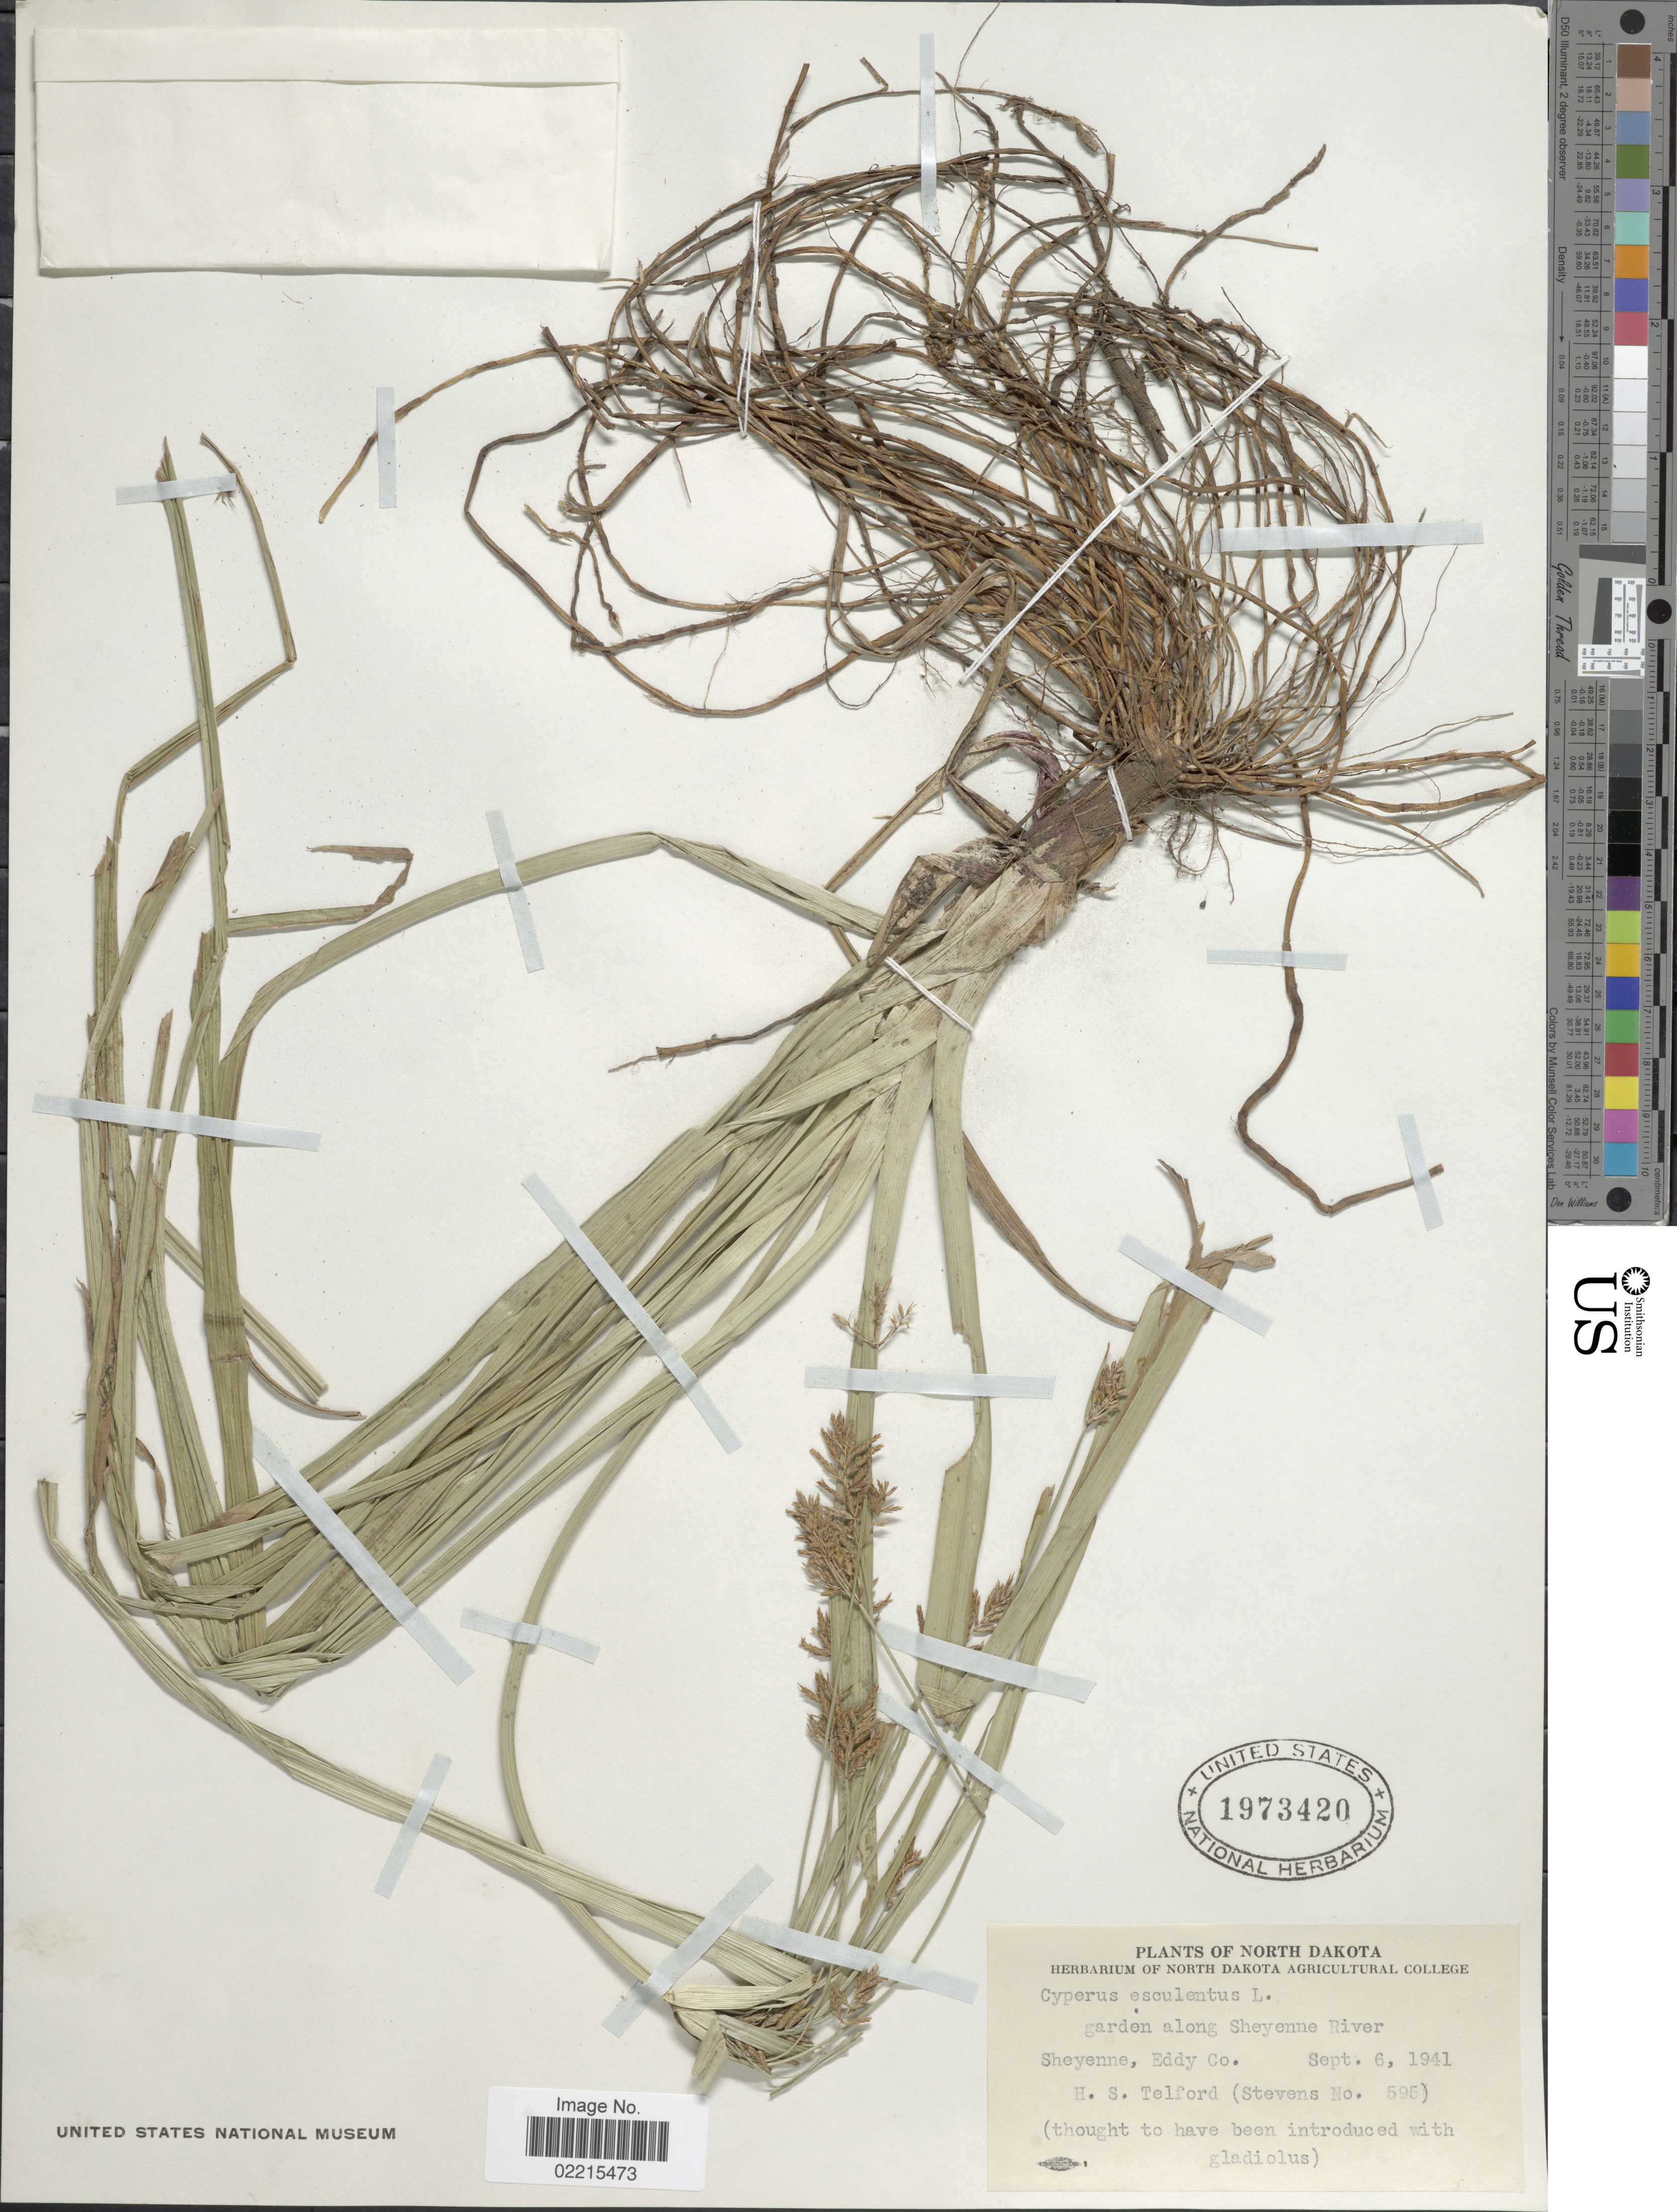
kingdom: Plantae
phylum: Tracheophyta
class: Liliopsida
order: Poales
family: Cyperaceae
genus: Cyperus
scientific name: Cyperus esculentus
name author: L.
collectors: -. Stevens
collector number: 595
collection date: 1941-09-06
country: United States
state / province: North Dakota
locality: Garden along Sheyenne River, Sheyenne, Eddy Co H,S, Telford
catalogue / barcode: US 1973420